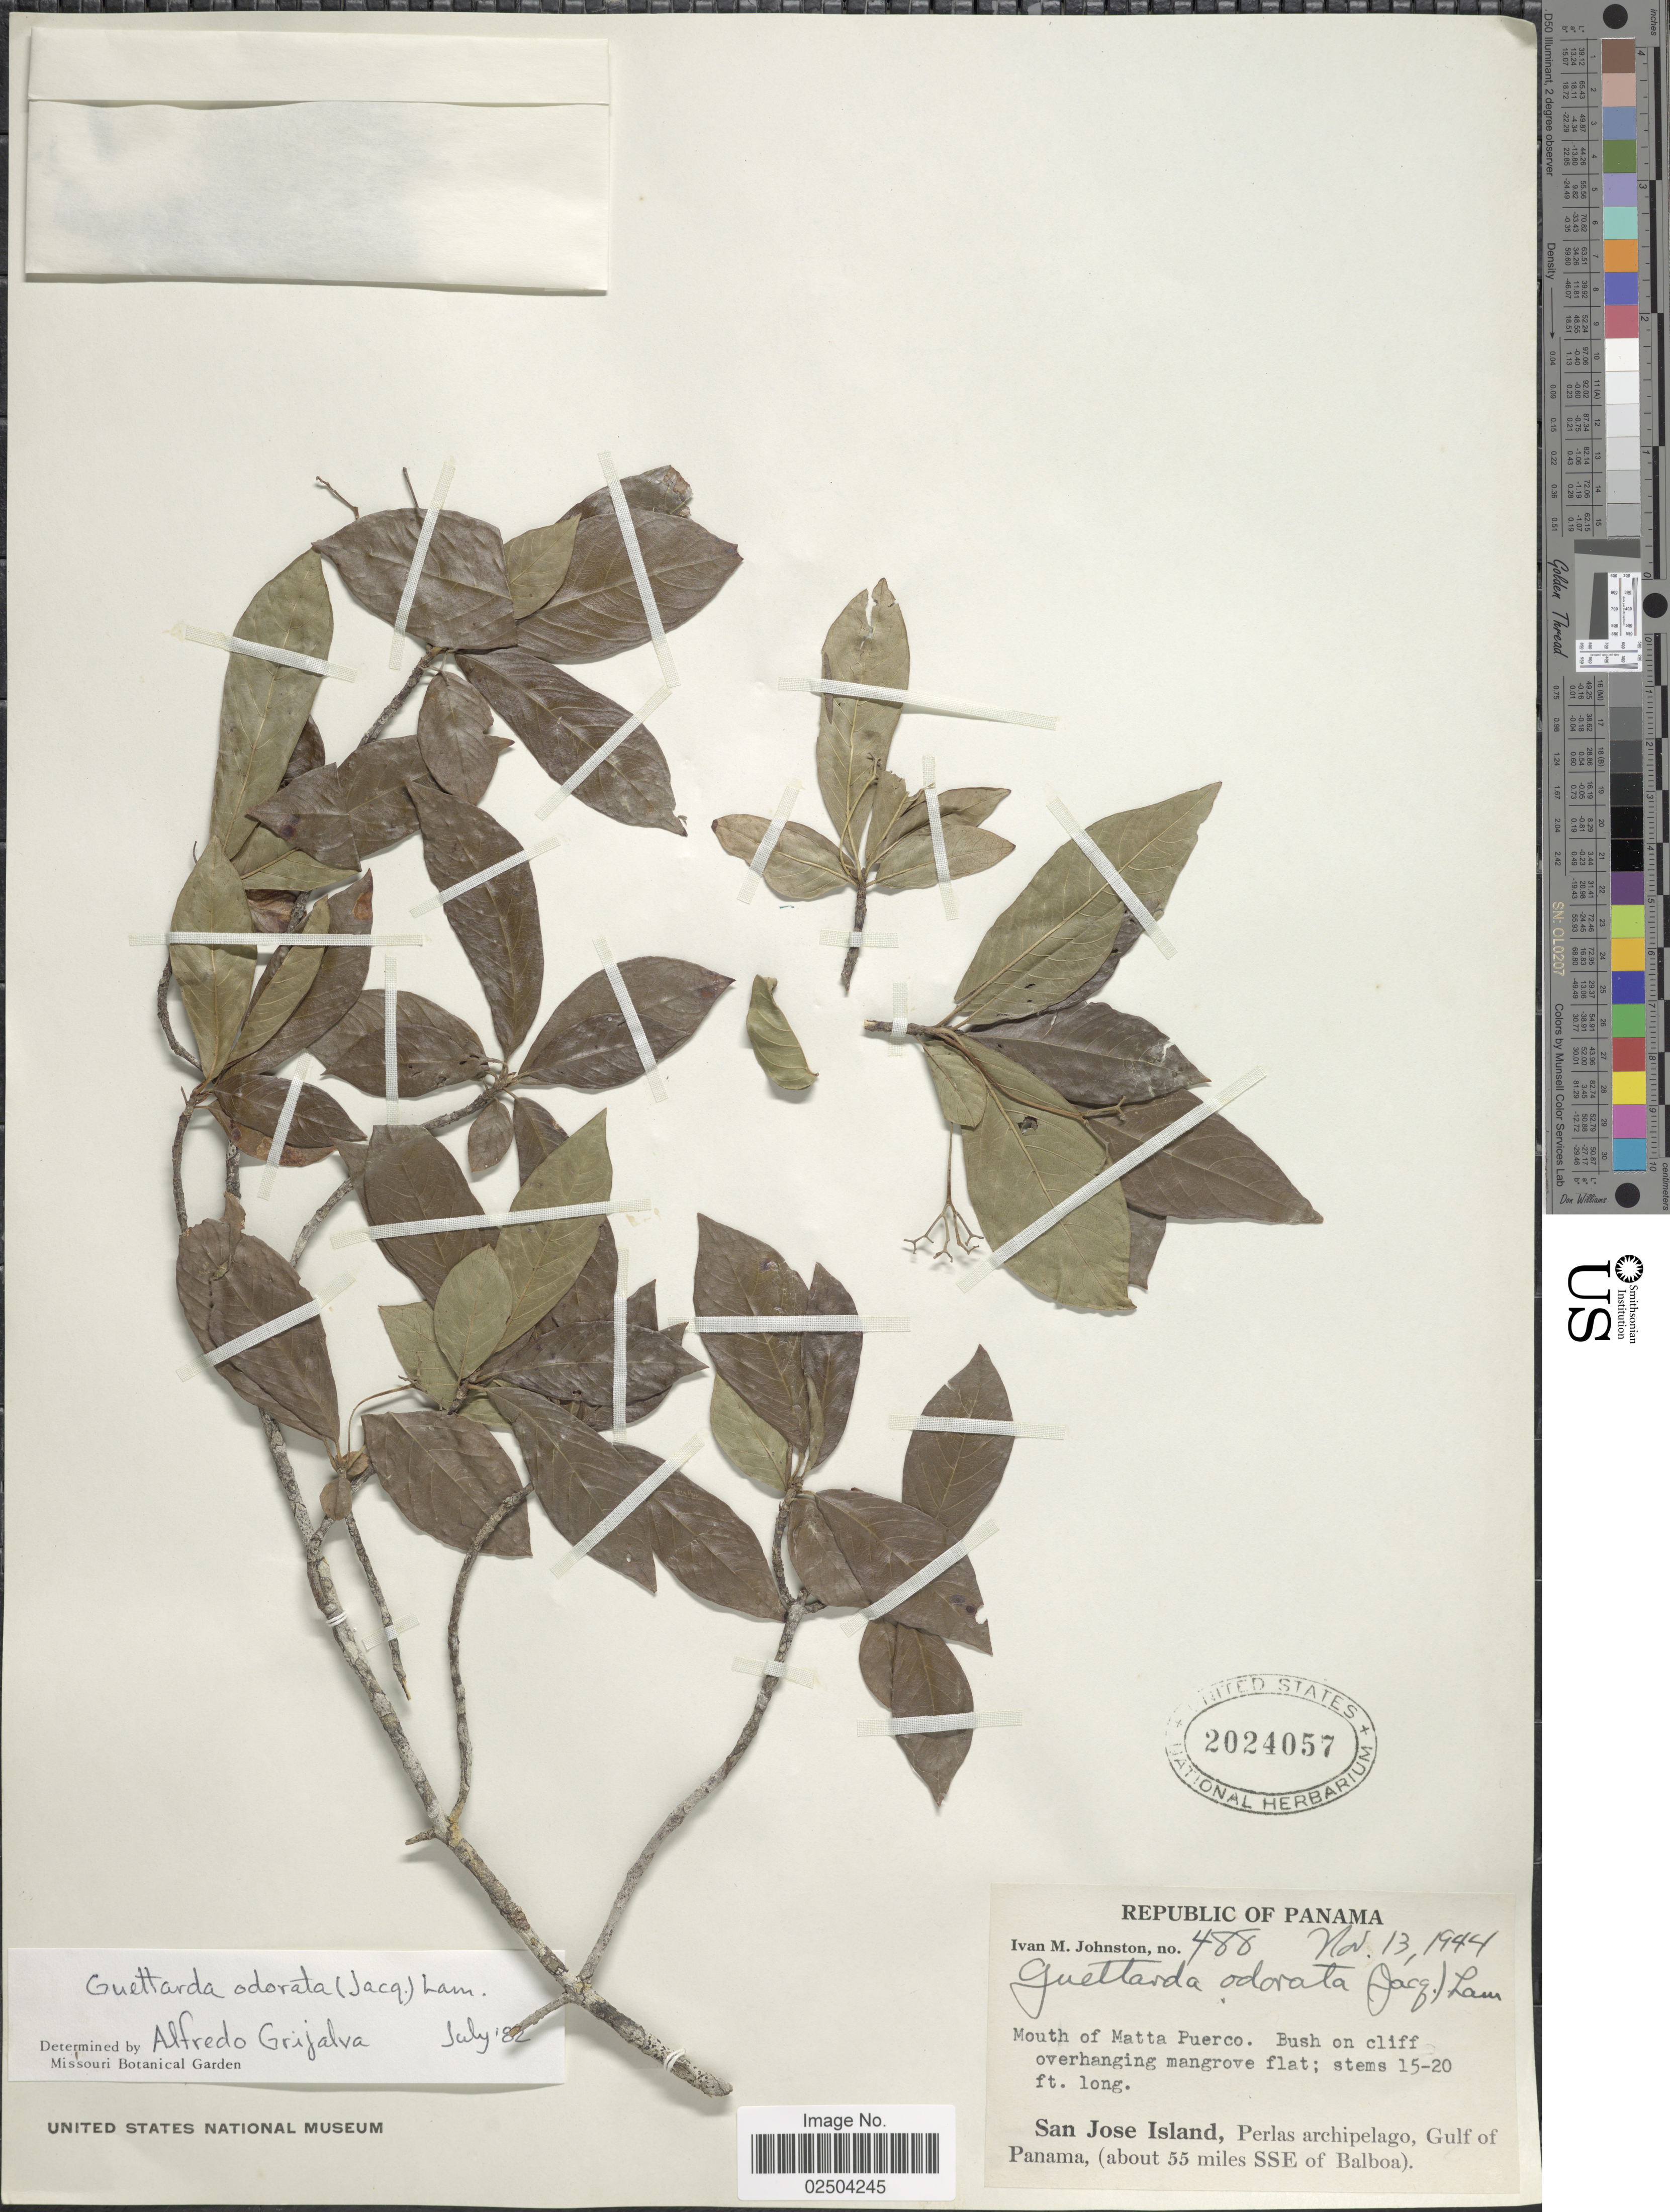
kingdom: Plantae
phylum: Tracheophyta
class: Magnoliopsida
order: Gentianales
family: Rubiaceae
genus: Guettarda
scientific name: Guettarda odorata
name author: (Jacq.) Lam.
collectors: I.M. Johnston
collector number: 488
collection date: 1944-11-13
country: Panama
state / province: Panamá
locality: Mouth of Matta Puerco, San Jose Island, Perlas archipelago, Gulf of Panama (about 55 miles SSE of Balboa)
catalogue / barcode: US 2024057